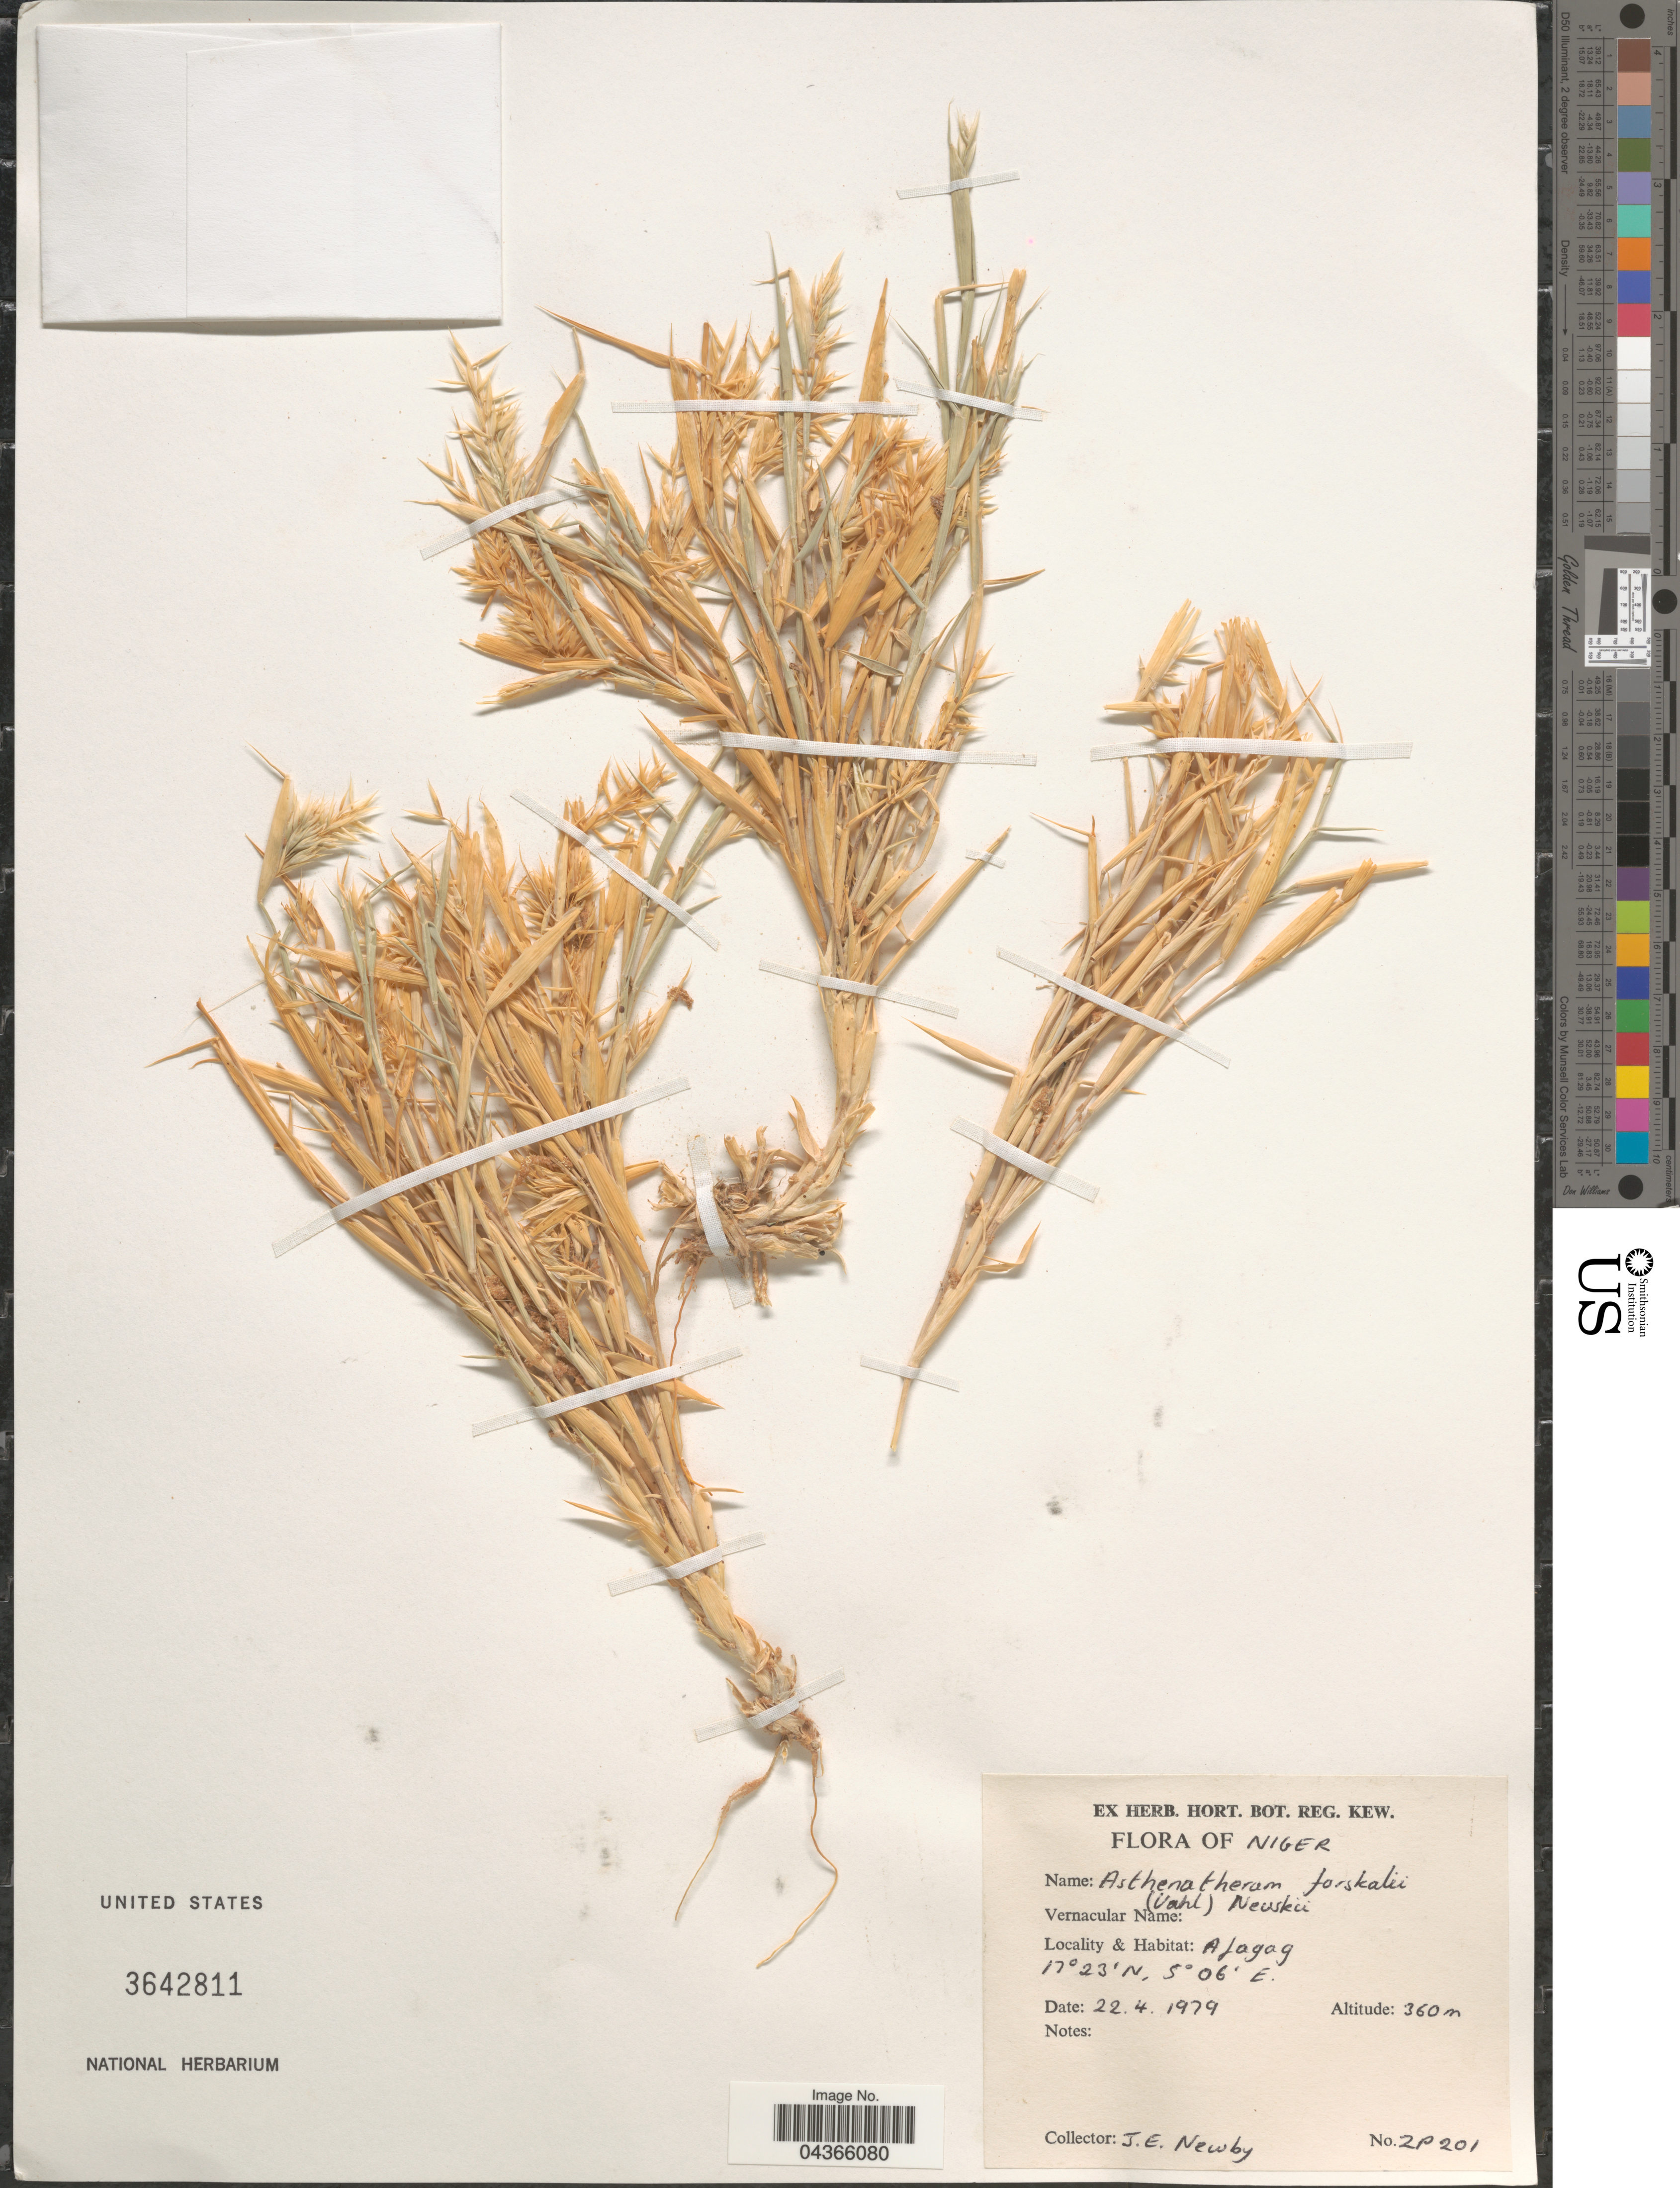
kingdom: Plantae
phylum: Tracheophyta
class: Liliopsida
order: Poales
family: Poaceae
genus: Centropodia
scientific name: Centropodia forsskalii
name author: (Vahl) Cope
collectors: J. Newby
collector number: ZP201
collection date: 1979-04-22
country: Niger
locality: Ajagag.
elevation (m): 360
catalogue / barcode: US 3642811